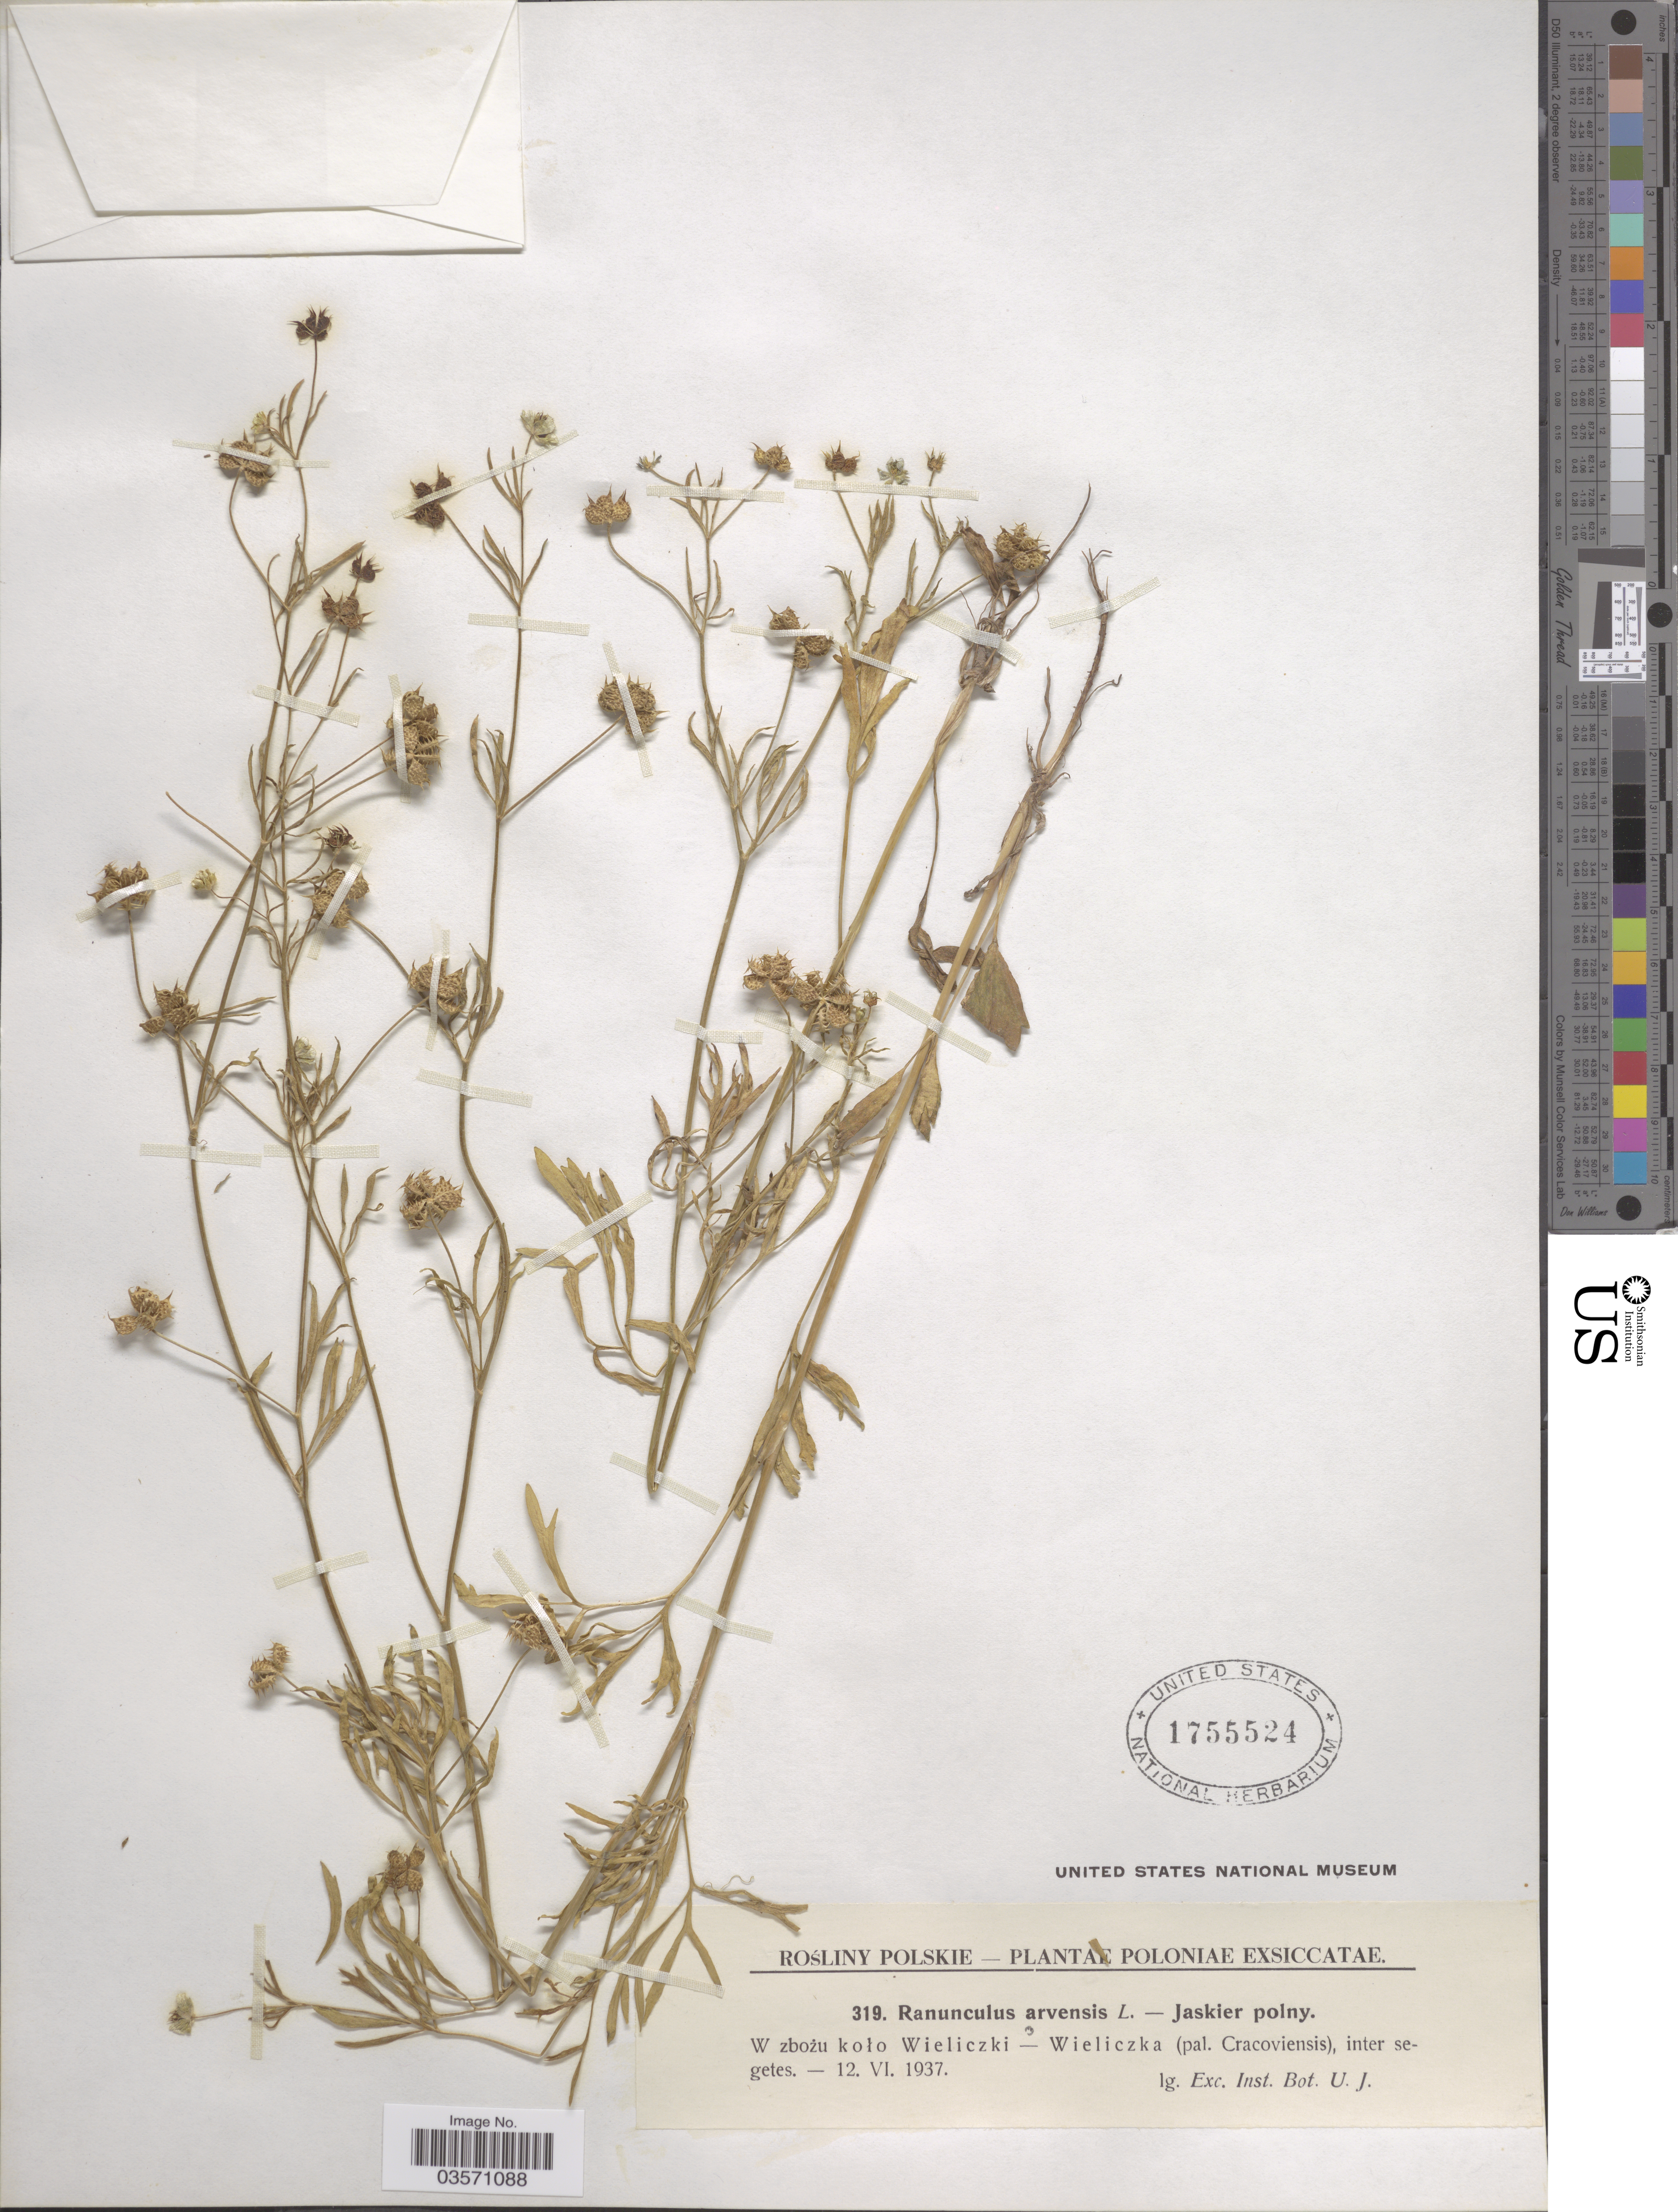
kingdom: Plantae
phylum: Tracheophyta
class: Magnoliopsida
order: Ranunculales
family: Ranunculaceae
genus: Ranunculus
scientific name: Ranunculus arvensis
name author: L.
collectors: Exc. Inst. Bot. U. J.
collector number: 319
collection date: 1937-06-12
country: Poland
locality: W zbozu kolo Wieliczki - Wieliczka (pal. Cracoviensis), inter segetes.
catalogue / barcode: US 1755524